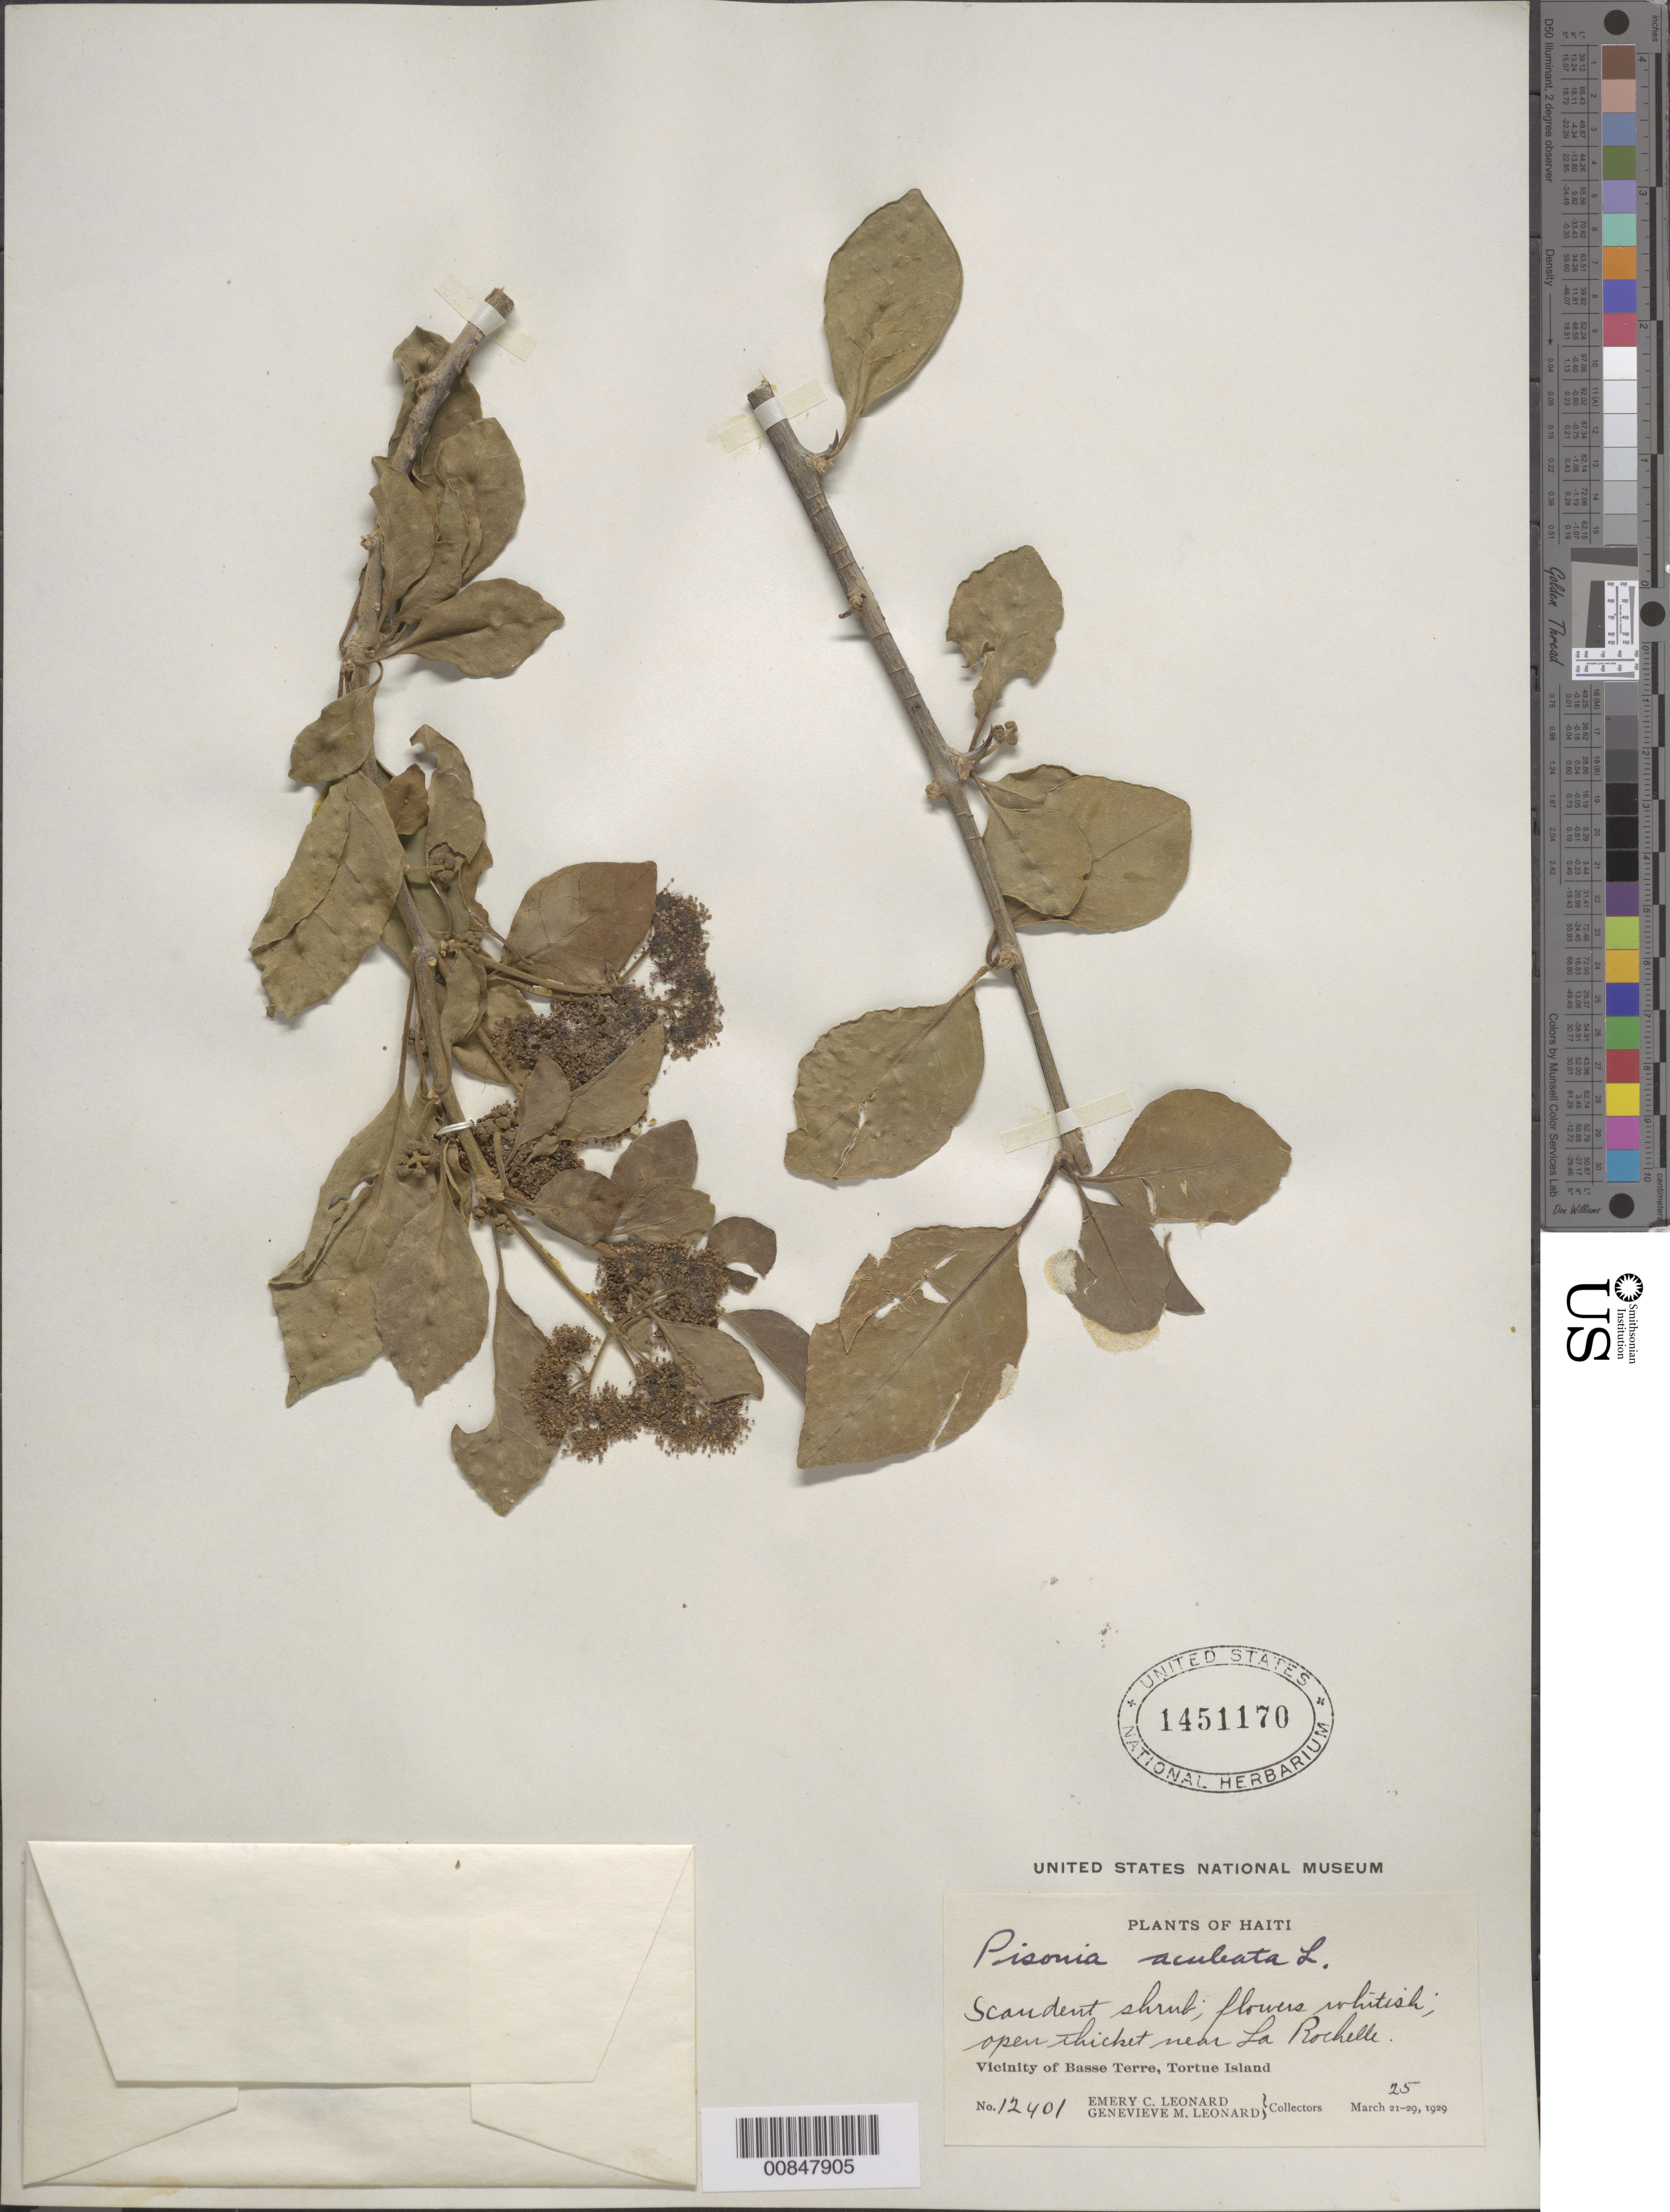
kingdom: Plantae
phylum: Tracheophyta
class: Magnoliopsida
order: Caryophyllales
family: Nyctaginaceae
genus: Pisonia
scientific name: Pisonia aculeata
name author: L.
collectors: E. C. Leonard & G. M. Leonard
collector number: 12401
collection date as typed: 25 Mar 1929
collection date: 1929-03-25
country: Haiti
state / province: Nord-Óuest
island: Île de la Tortue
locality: Vicinity of Basse Terre, Tortue Island. Near La Rochelle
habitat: Open thicket.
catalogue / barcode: US 1451170